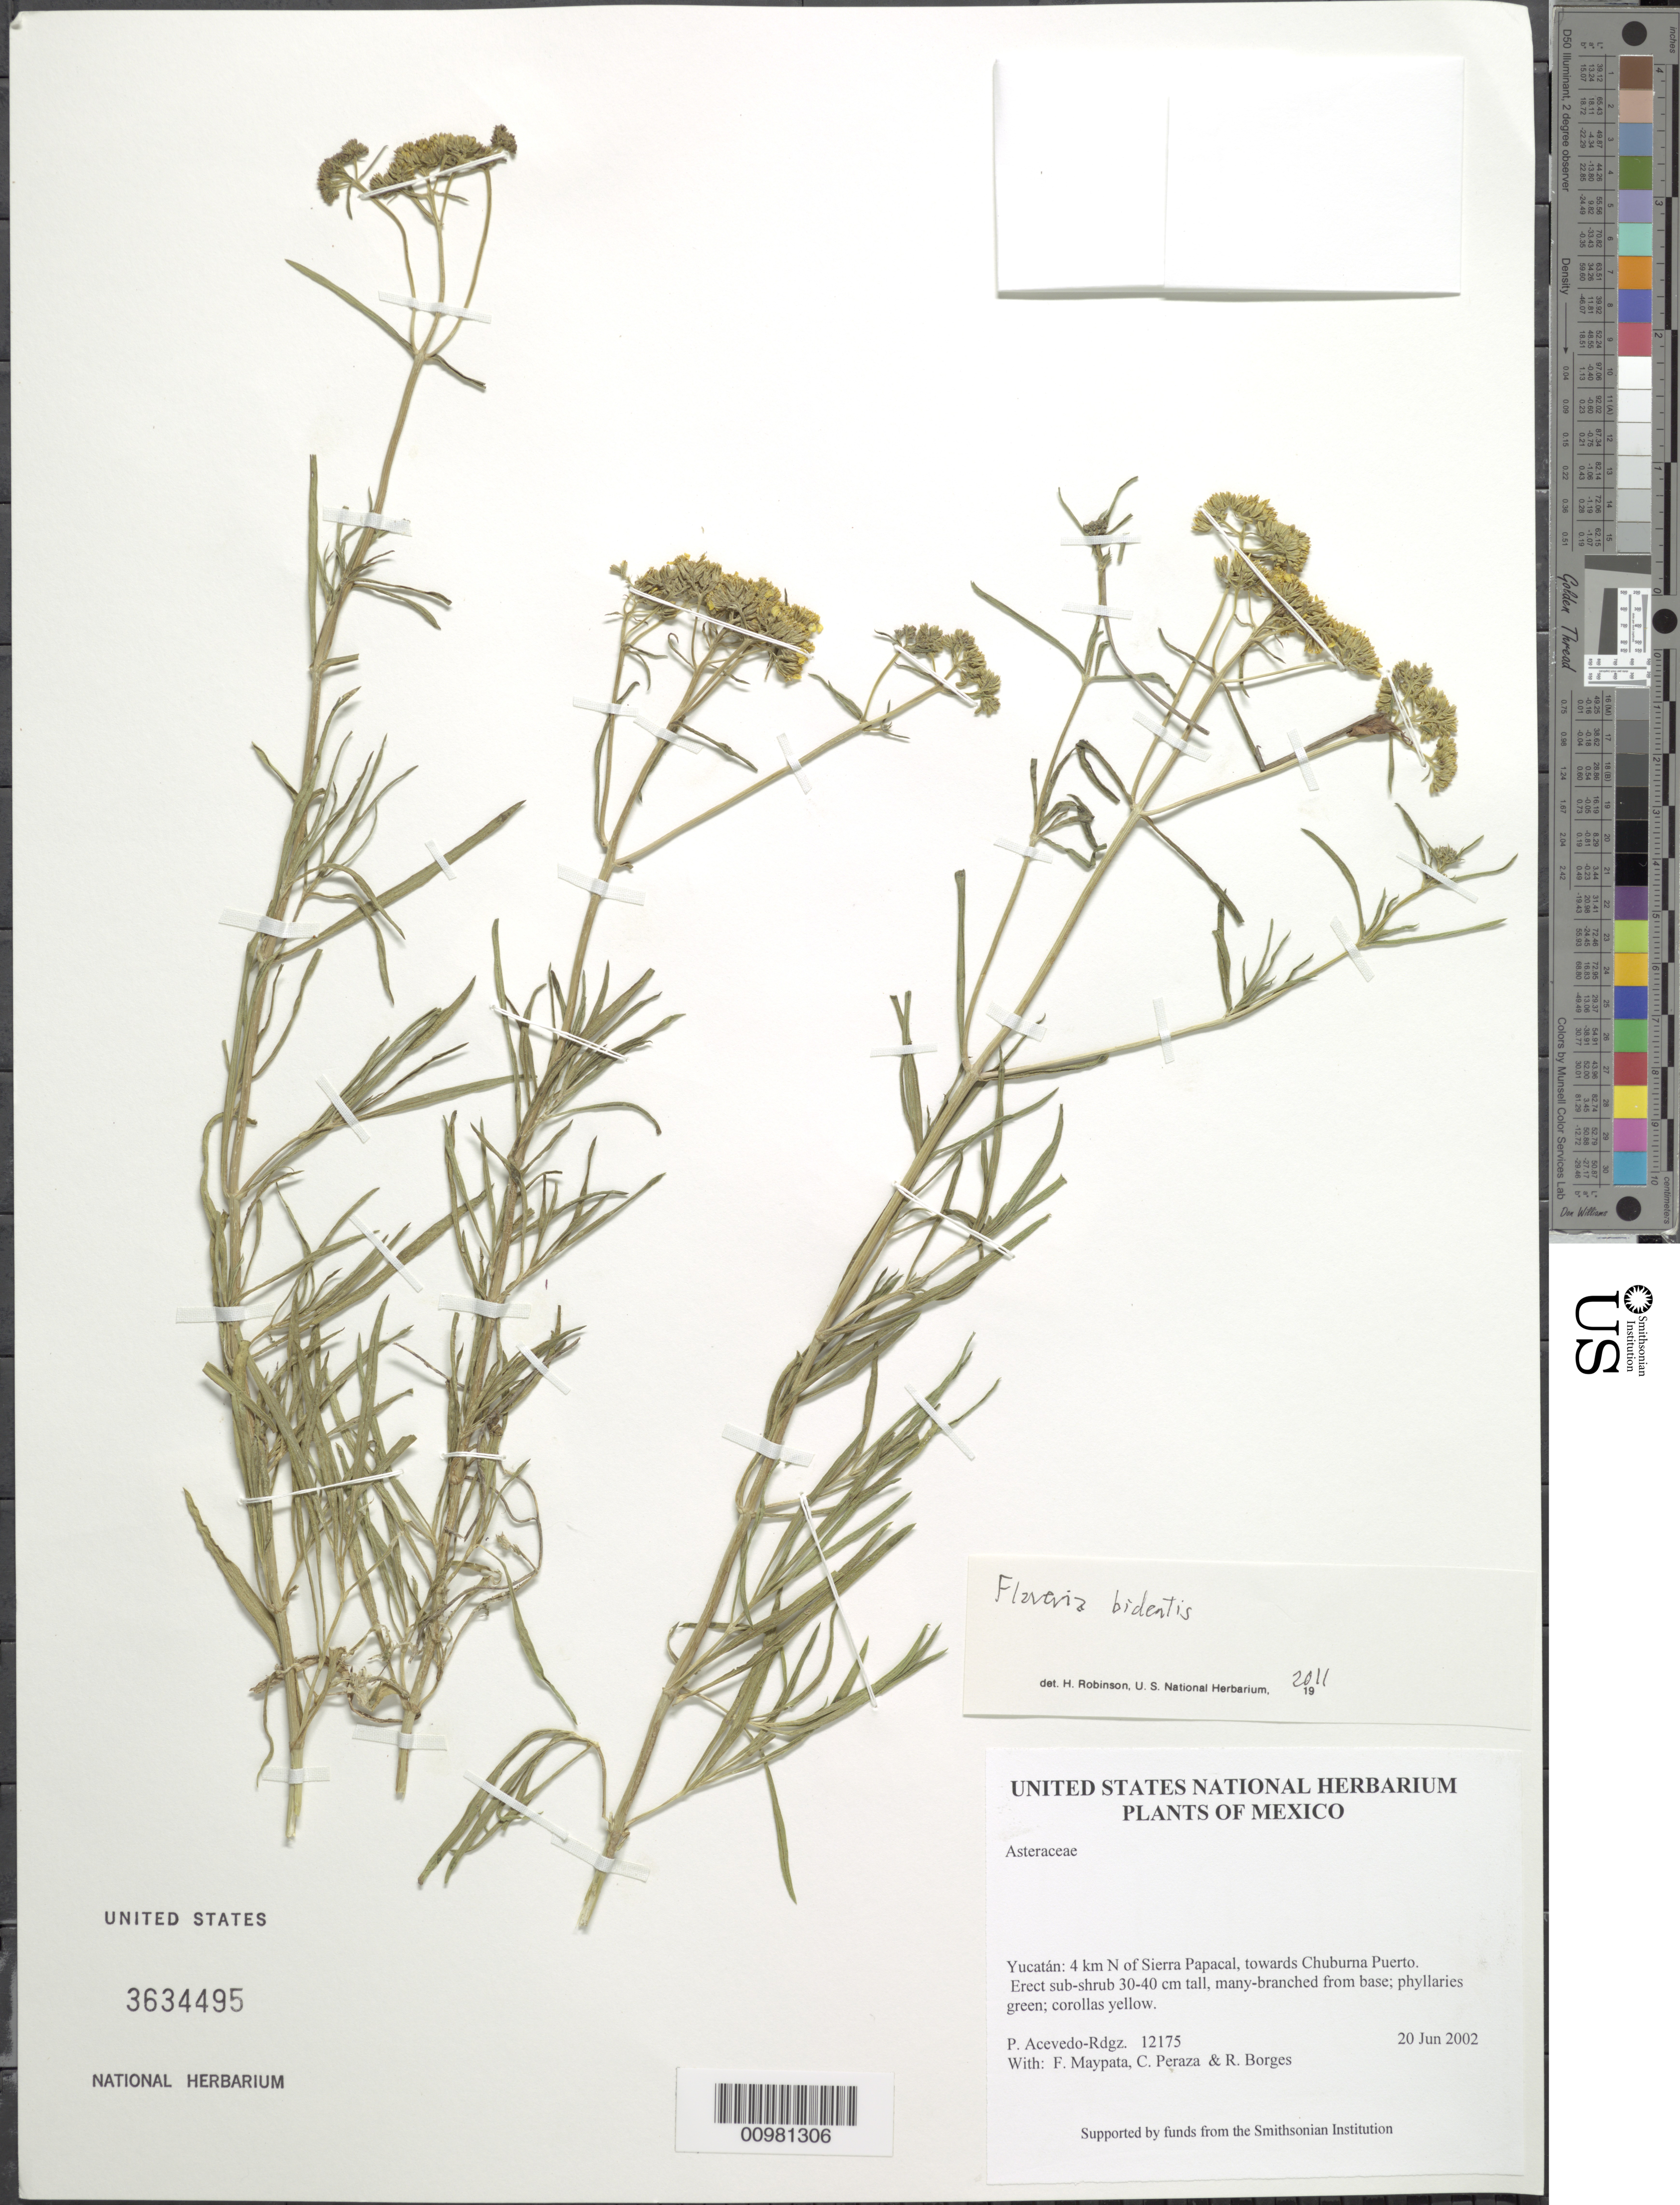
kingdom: Plantae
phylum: Tracheophyta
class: Magnoliopsida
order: Asterales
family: Asteraceae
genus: Flaveria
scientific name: Flaveria bidentis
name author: (L.) Kuntze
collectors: P. Acevedo-Rodr., F. Maypata, C. Peraza & R. Borges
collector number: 12175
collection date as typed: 20 Jun 2002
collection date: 2002-06-20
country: Mexico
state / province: Yucatán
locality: Yucatán: 4 km N of Sierra Papacal, towards Chuburna Puerto.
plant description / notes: NY, US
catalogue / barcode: US 3634495